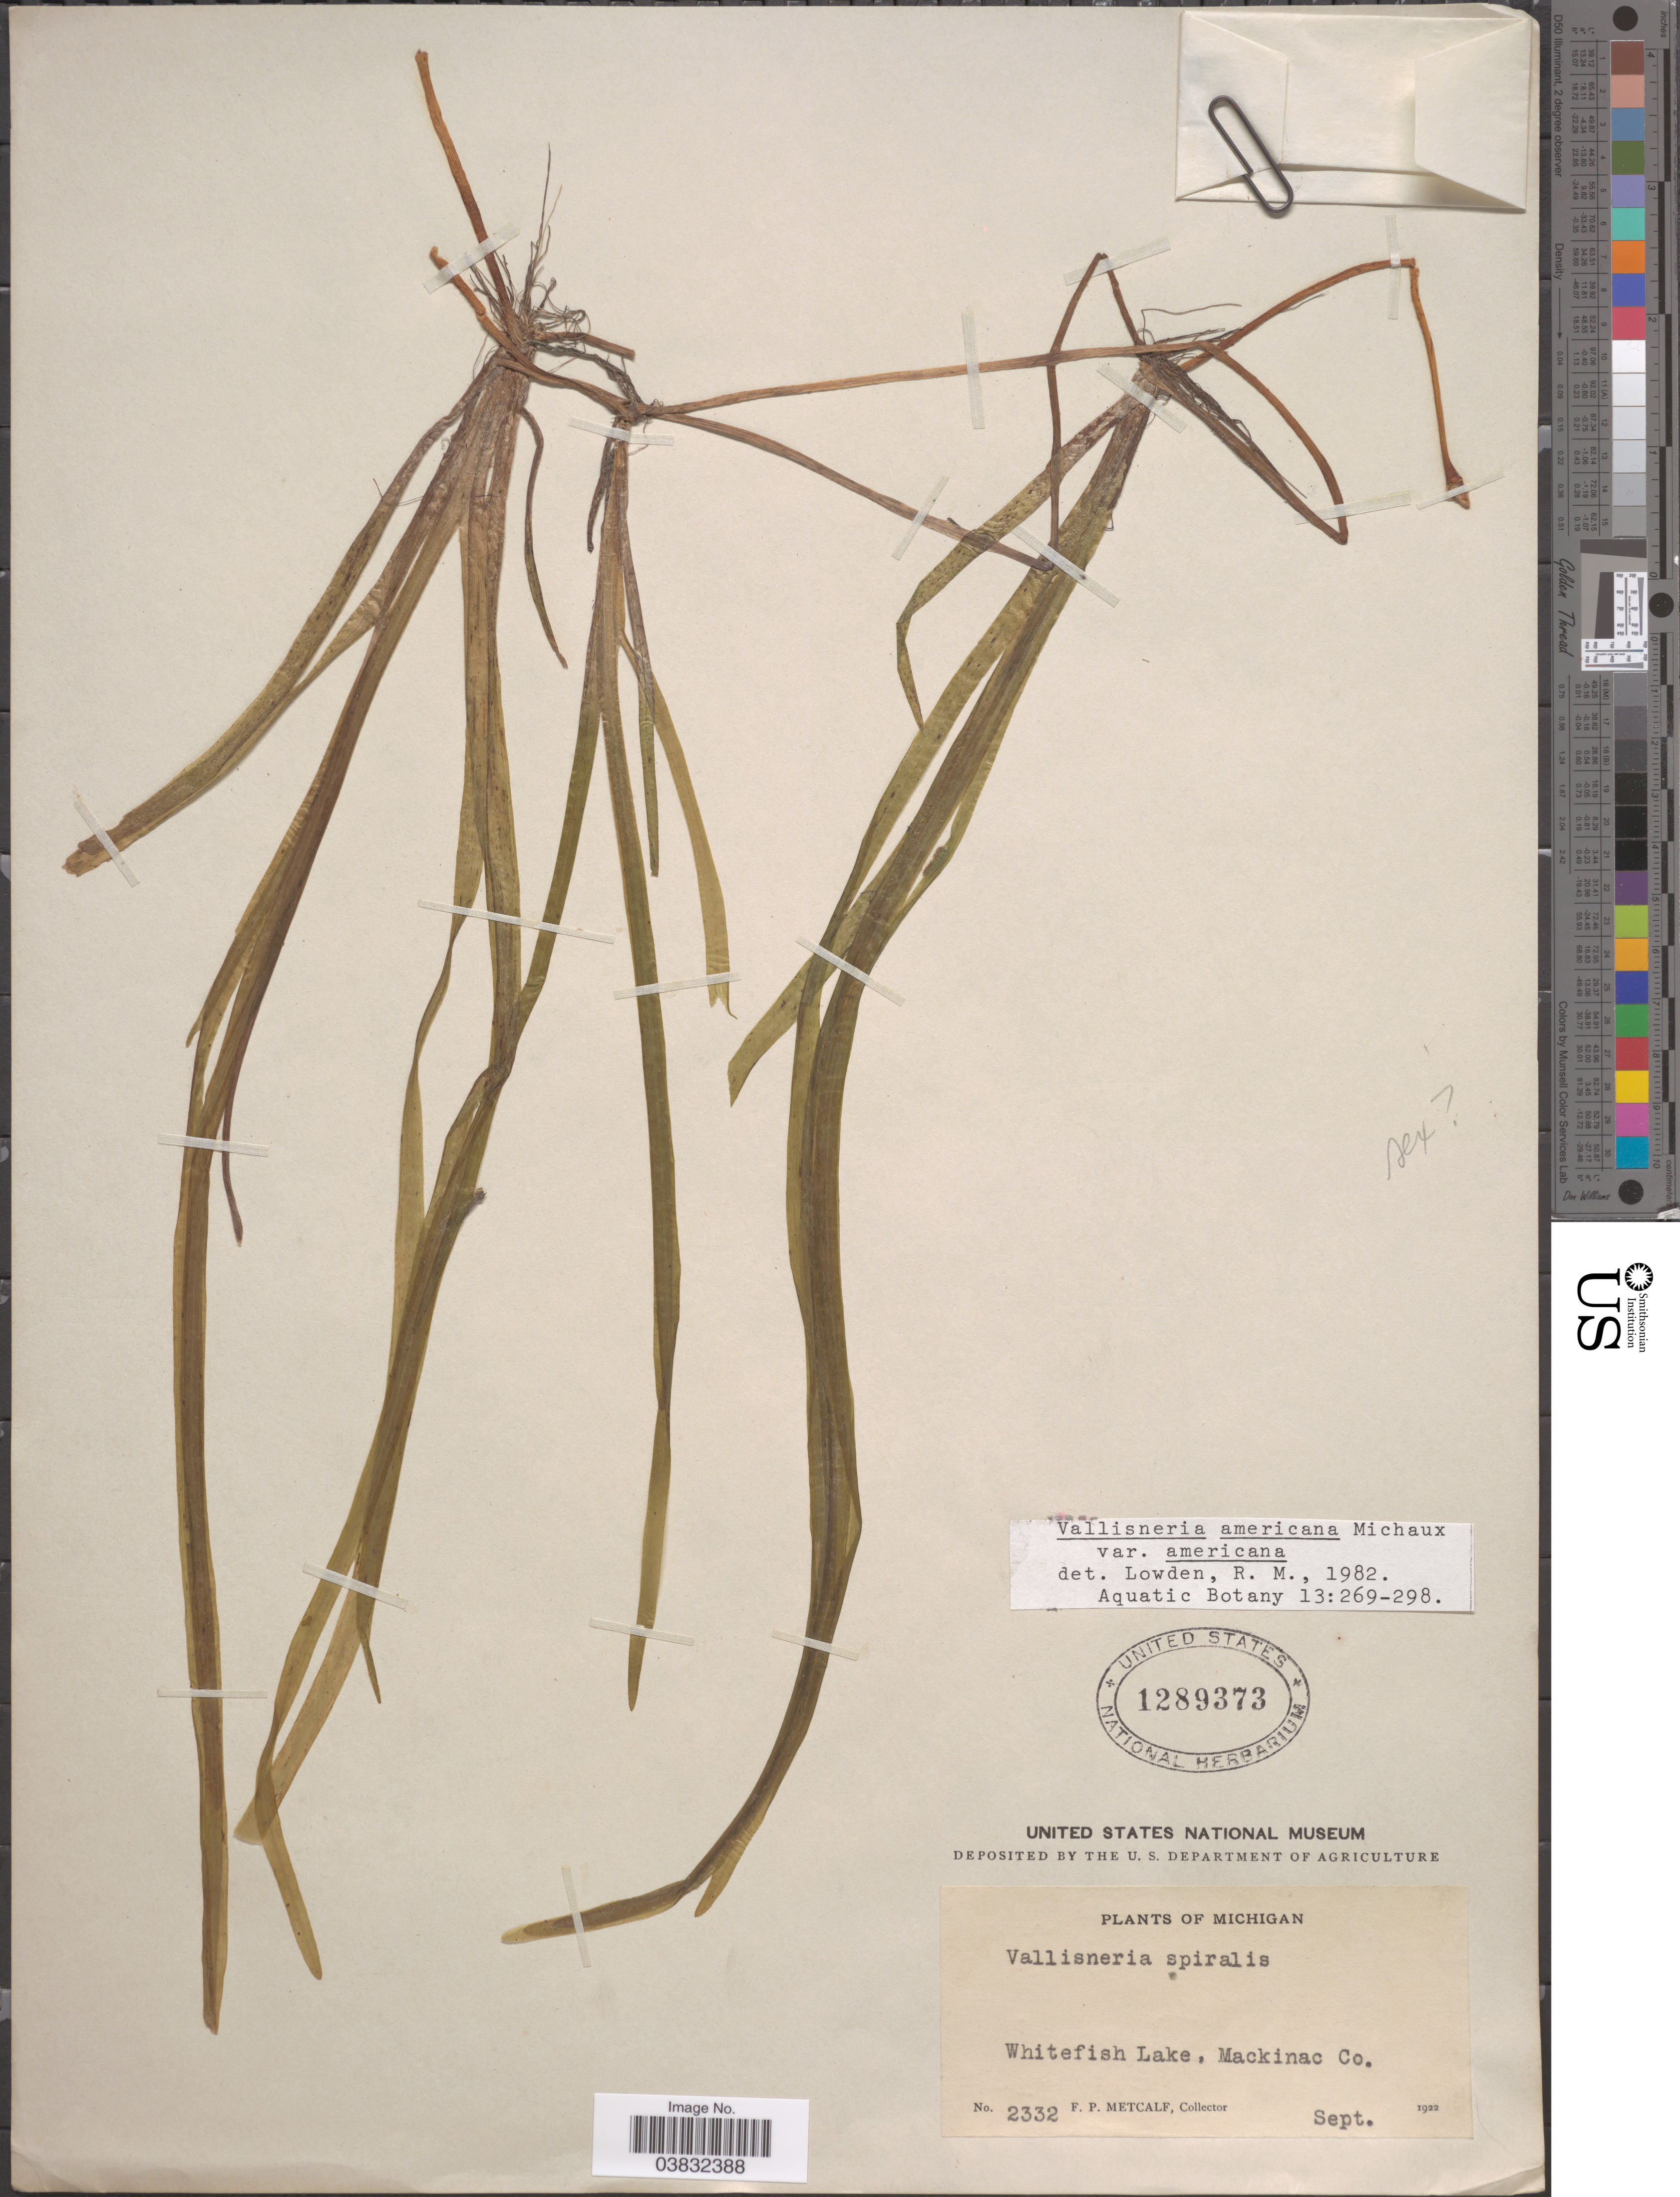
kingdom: Plantae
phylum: Tracheophyta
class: Liliopsida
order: Alismatales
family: Hydrocharitaceae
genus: Vallisneria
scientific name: Vallisneria americana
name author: Michx.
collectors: F. Metcalf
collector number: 2332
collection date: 1922-09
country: United States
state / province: Michigan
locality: Whitefish Lake, Mackinac Co.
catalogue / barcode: US 1289373